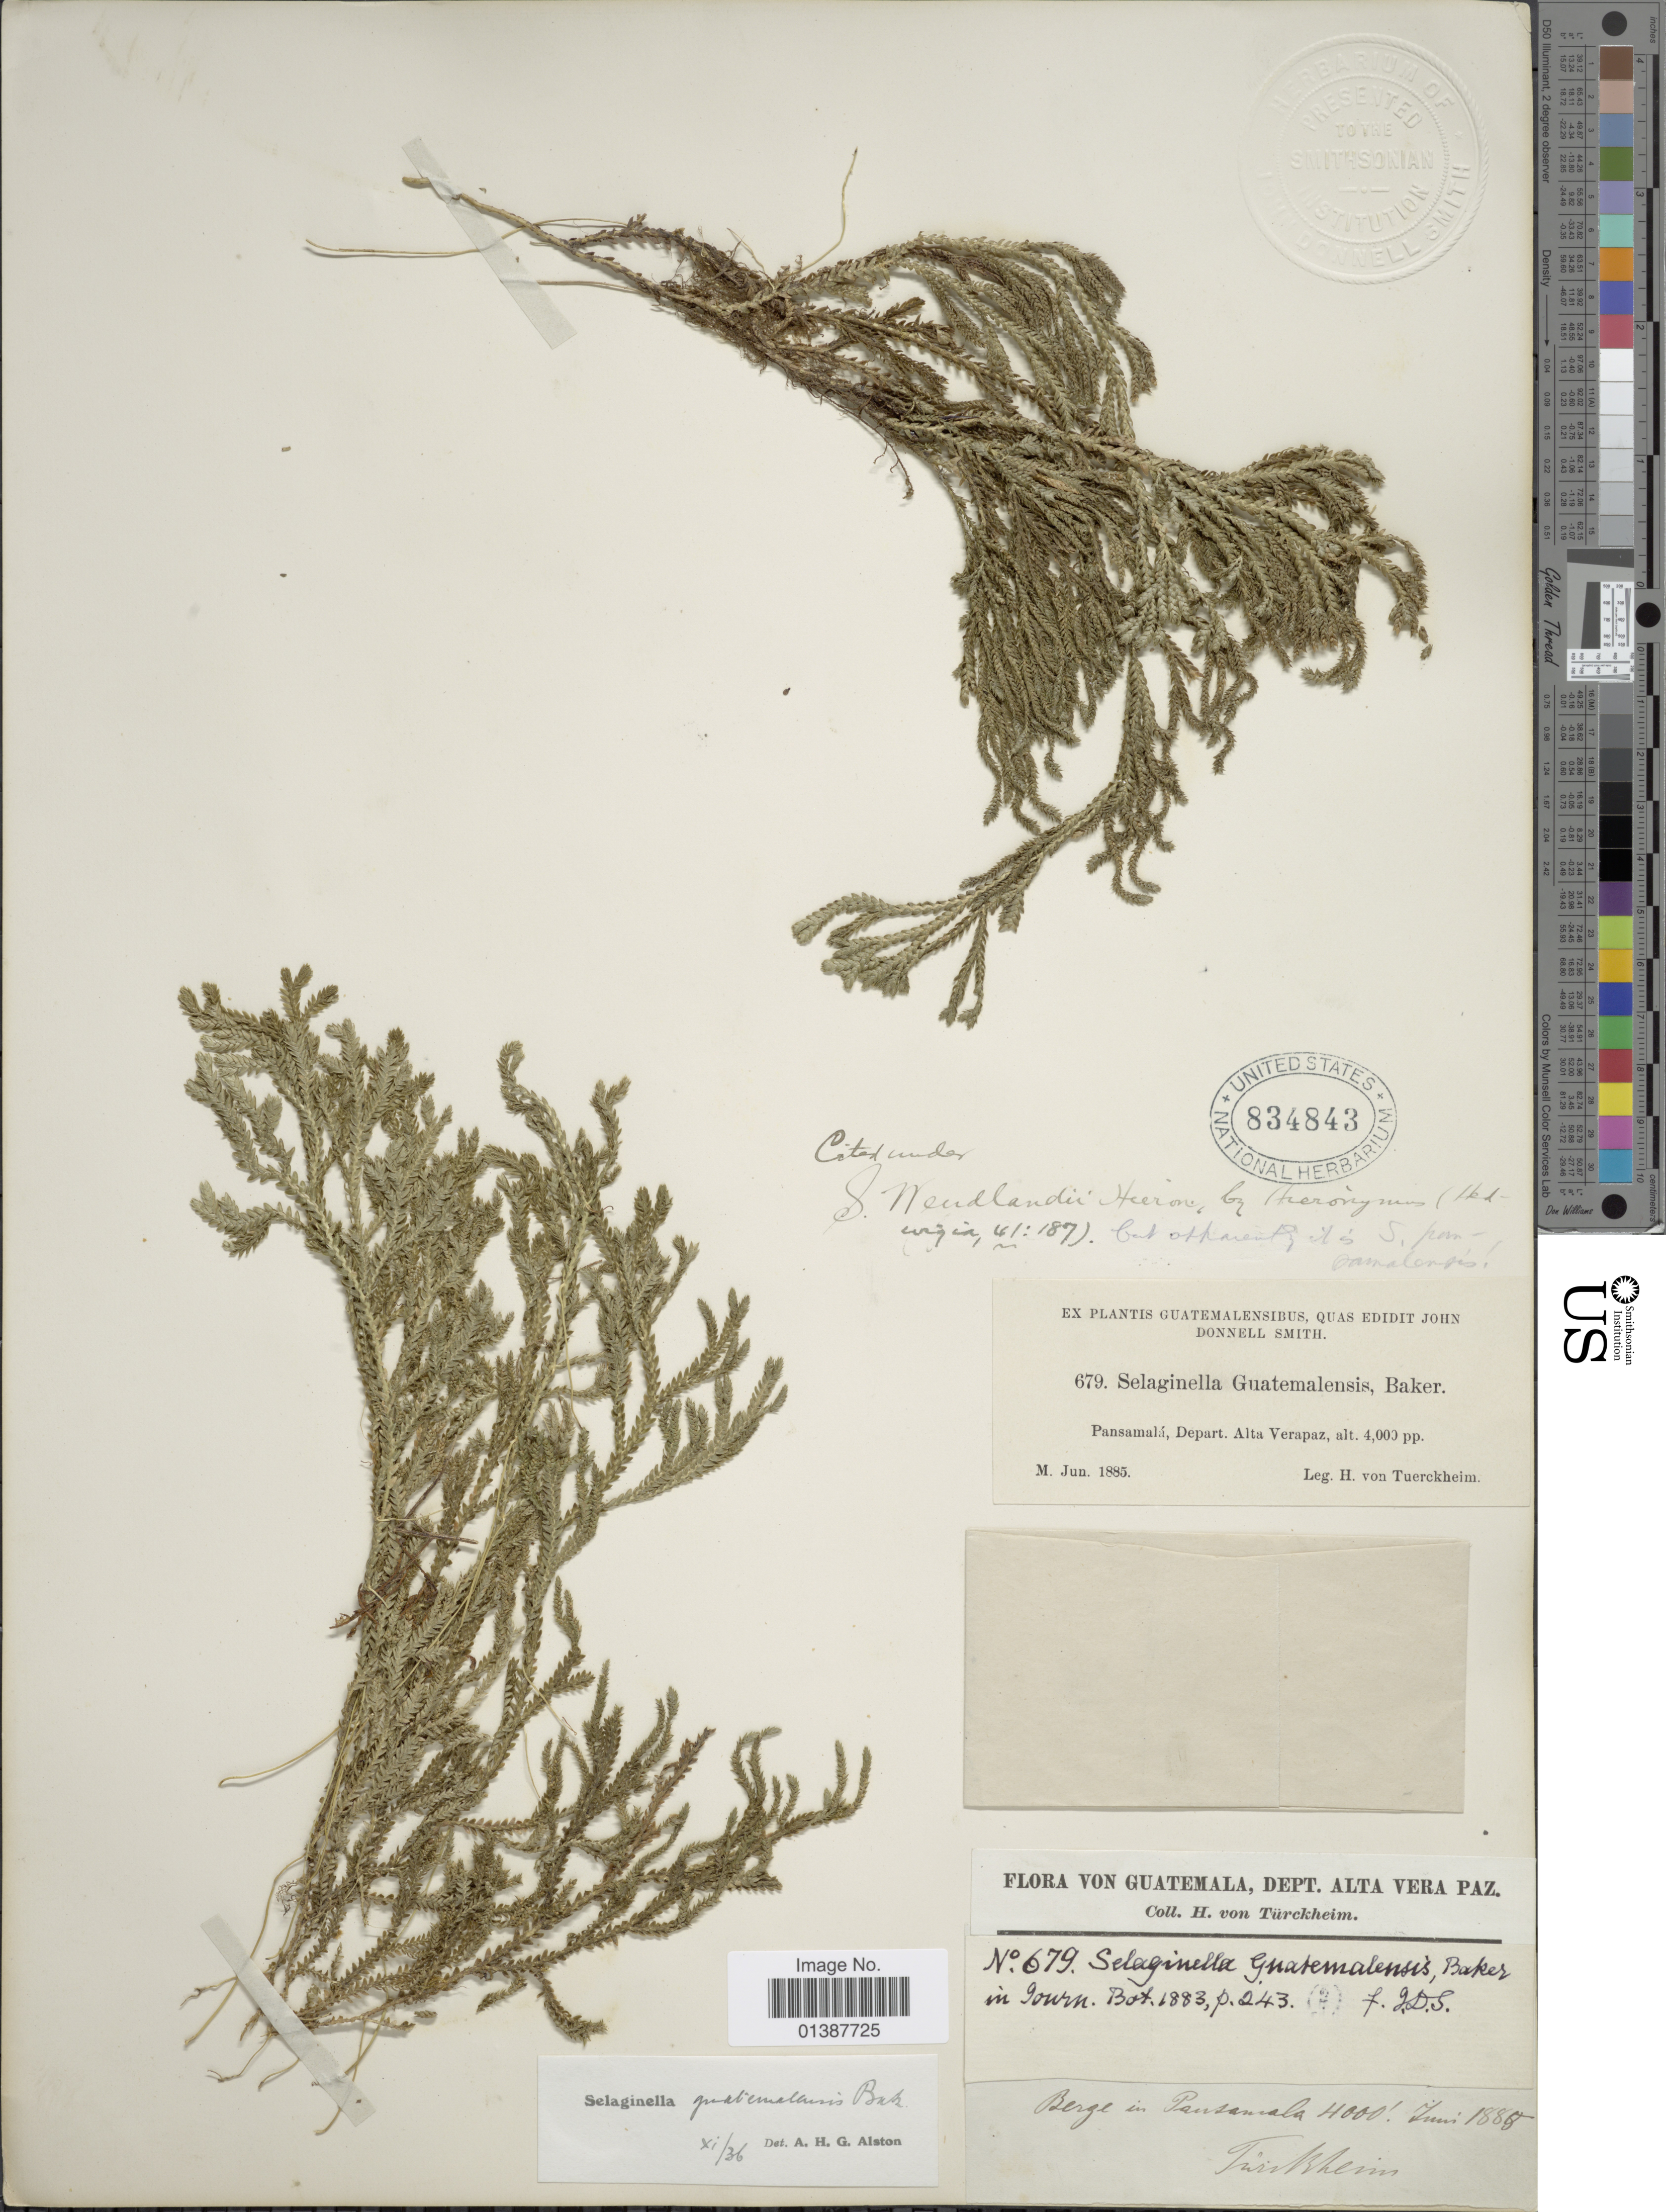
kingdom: Plantae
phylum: Tracheophyta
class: Lycopodiopsida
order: Selaginellales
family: Selaginellaceae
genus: Selaginella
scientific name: Selaginella guatemalensis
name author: Baker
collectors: H. von Türckheim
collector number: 679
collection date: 1885-06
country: Guatemala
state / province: Alta Verapaz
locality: Pansamalá, Depart Alta Verapaz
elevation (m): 1219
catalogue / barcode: US 834843